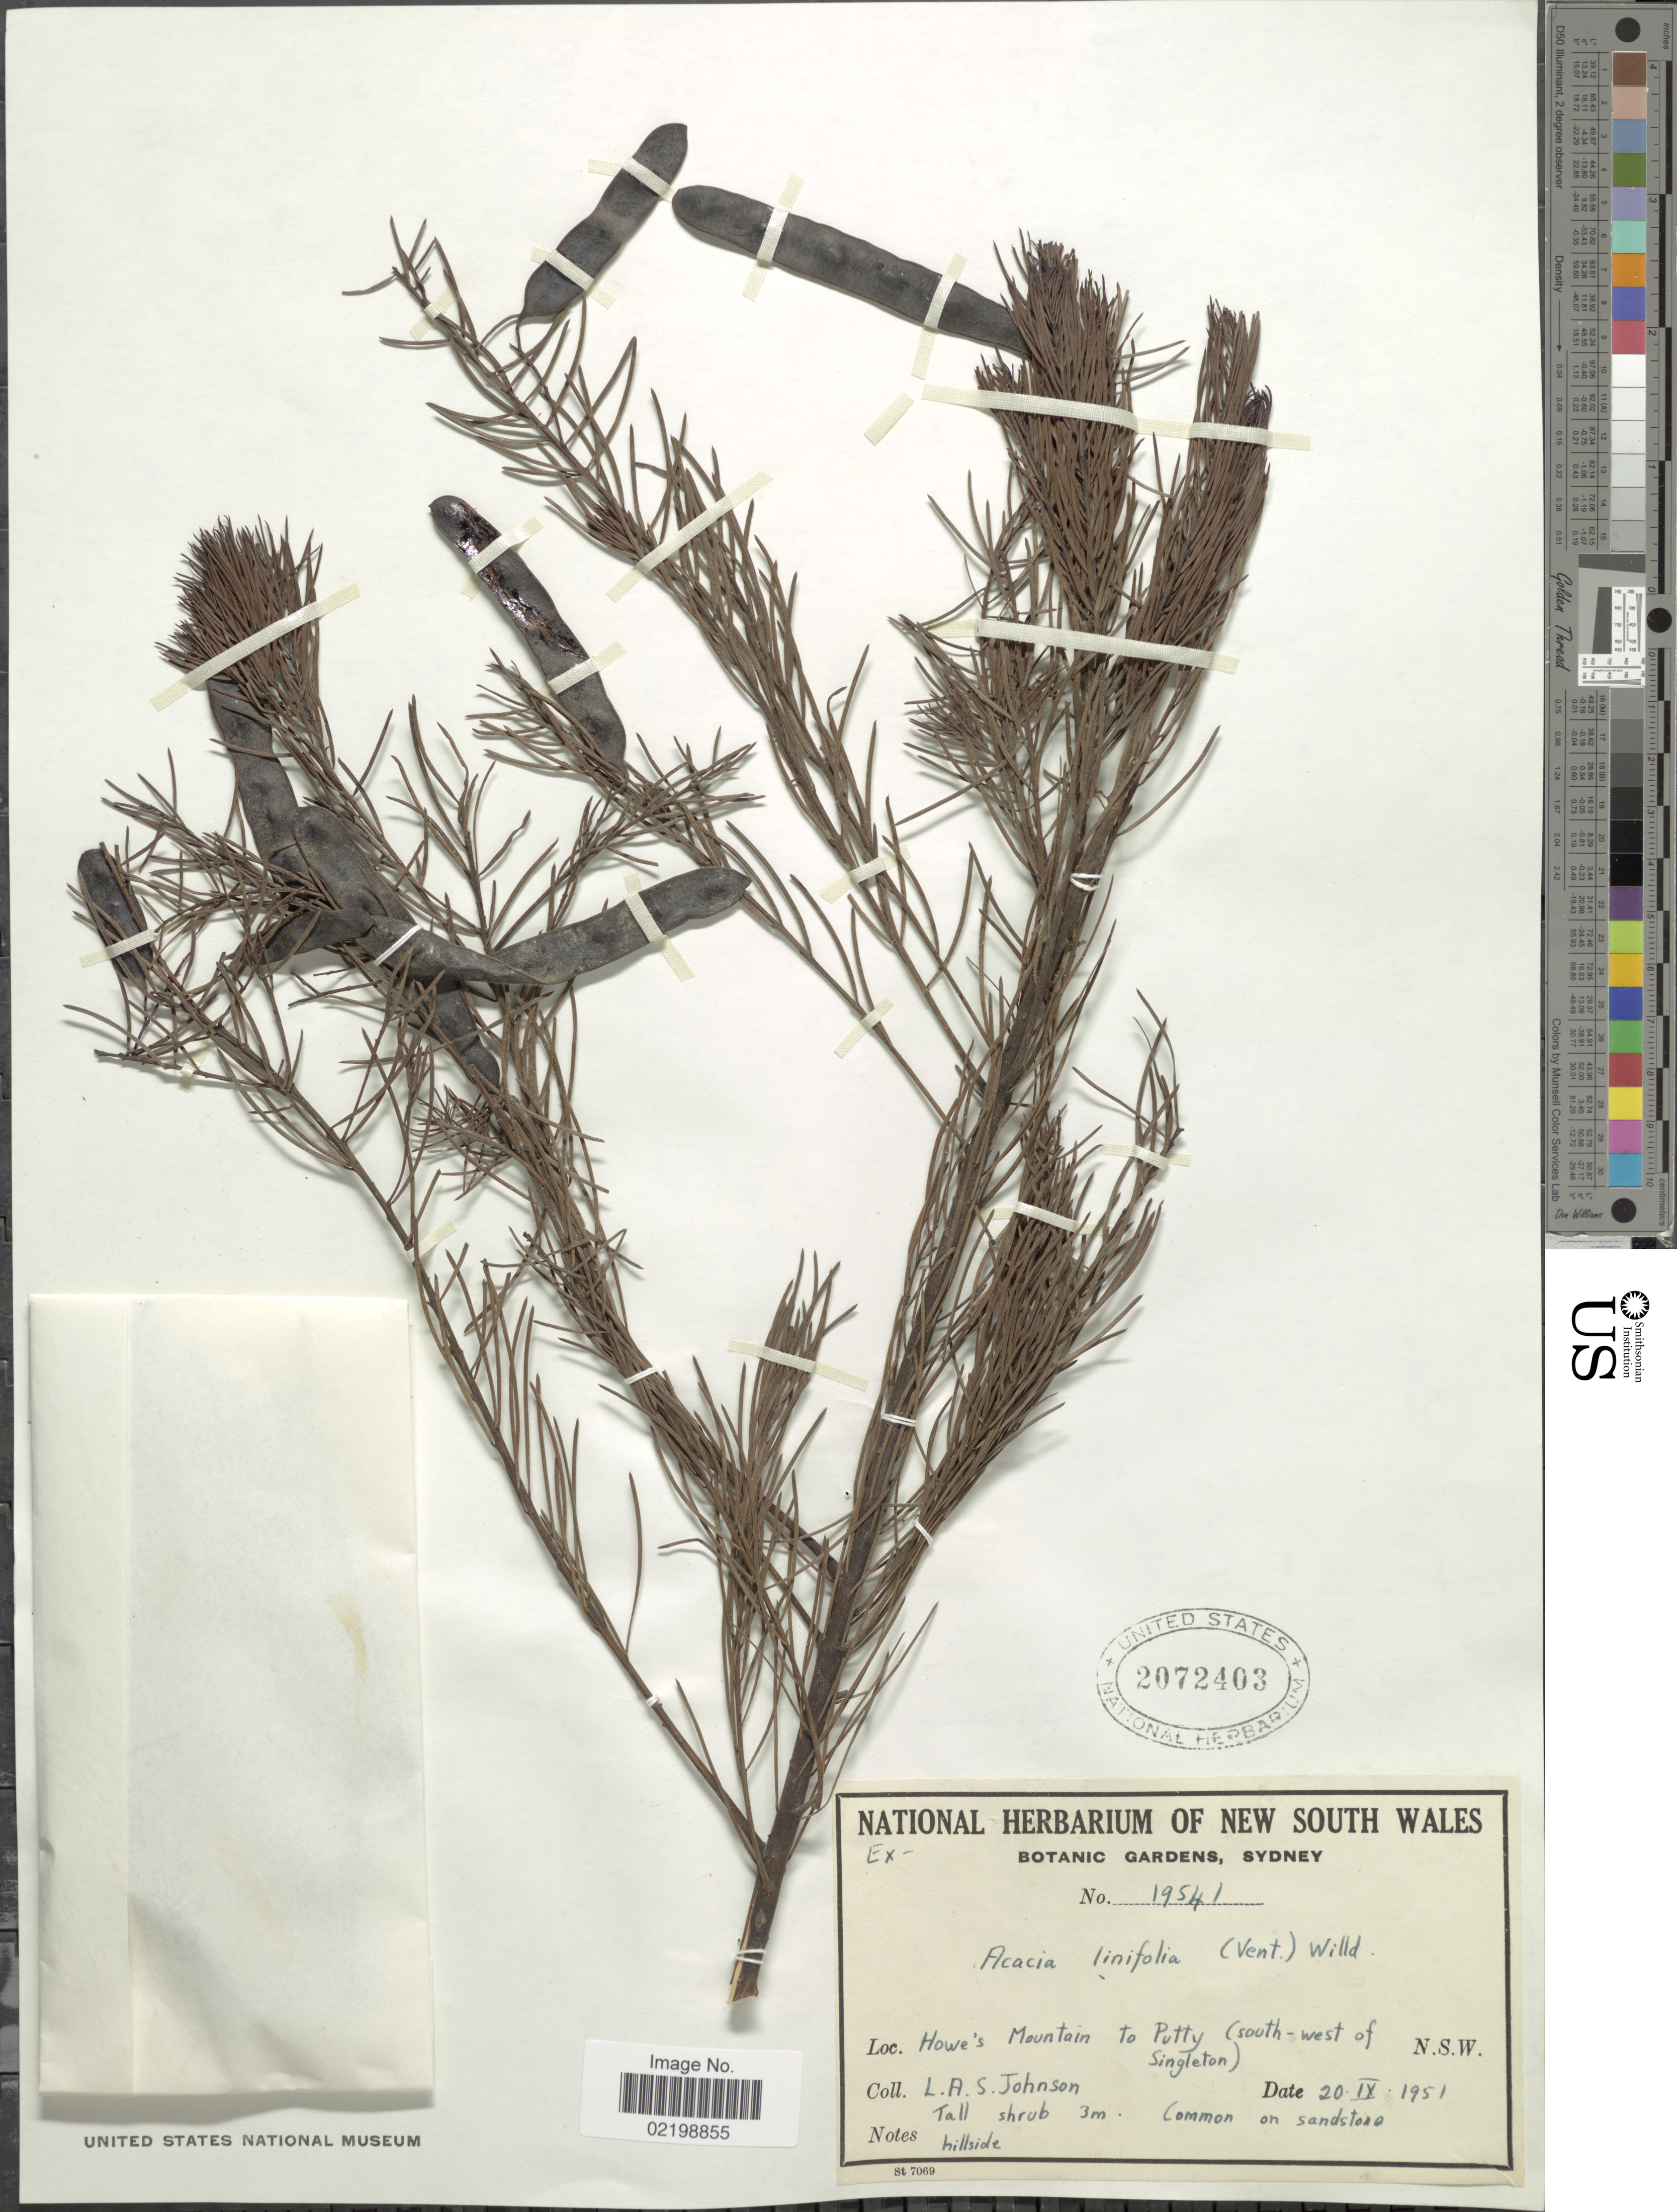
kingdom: Plantae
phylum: Tracheophyta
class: Magnoliopsida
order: Fabales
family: Fabaceae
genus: Acacia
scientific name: Acacia linifolia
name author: (Vent.) Willd.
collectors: L. A. S. Johnson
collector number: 19541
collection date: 1951-09-20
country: Australia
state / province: New South Wales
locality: Howe's Mountain to Putty (south-west of Singleton), N.S.W.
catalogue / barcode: US 2072403